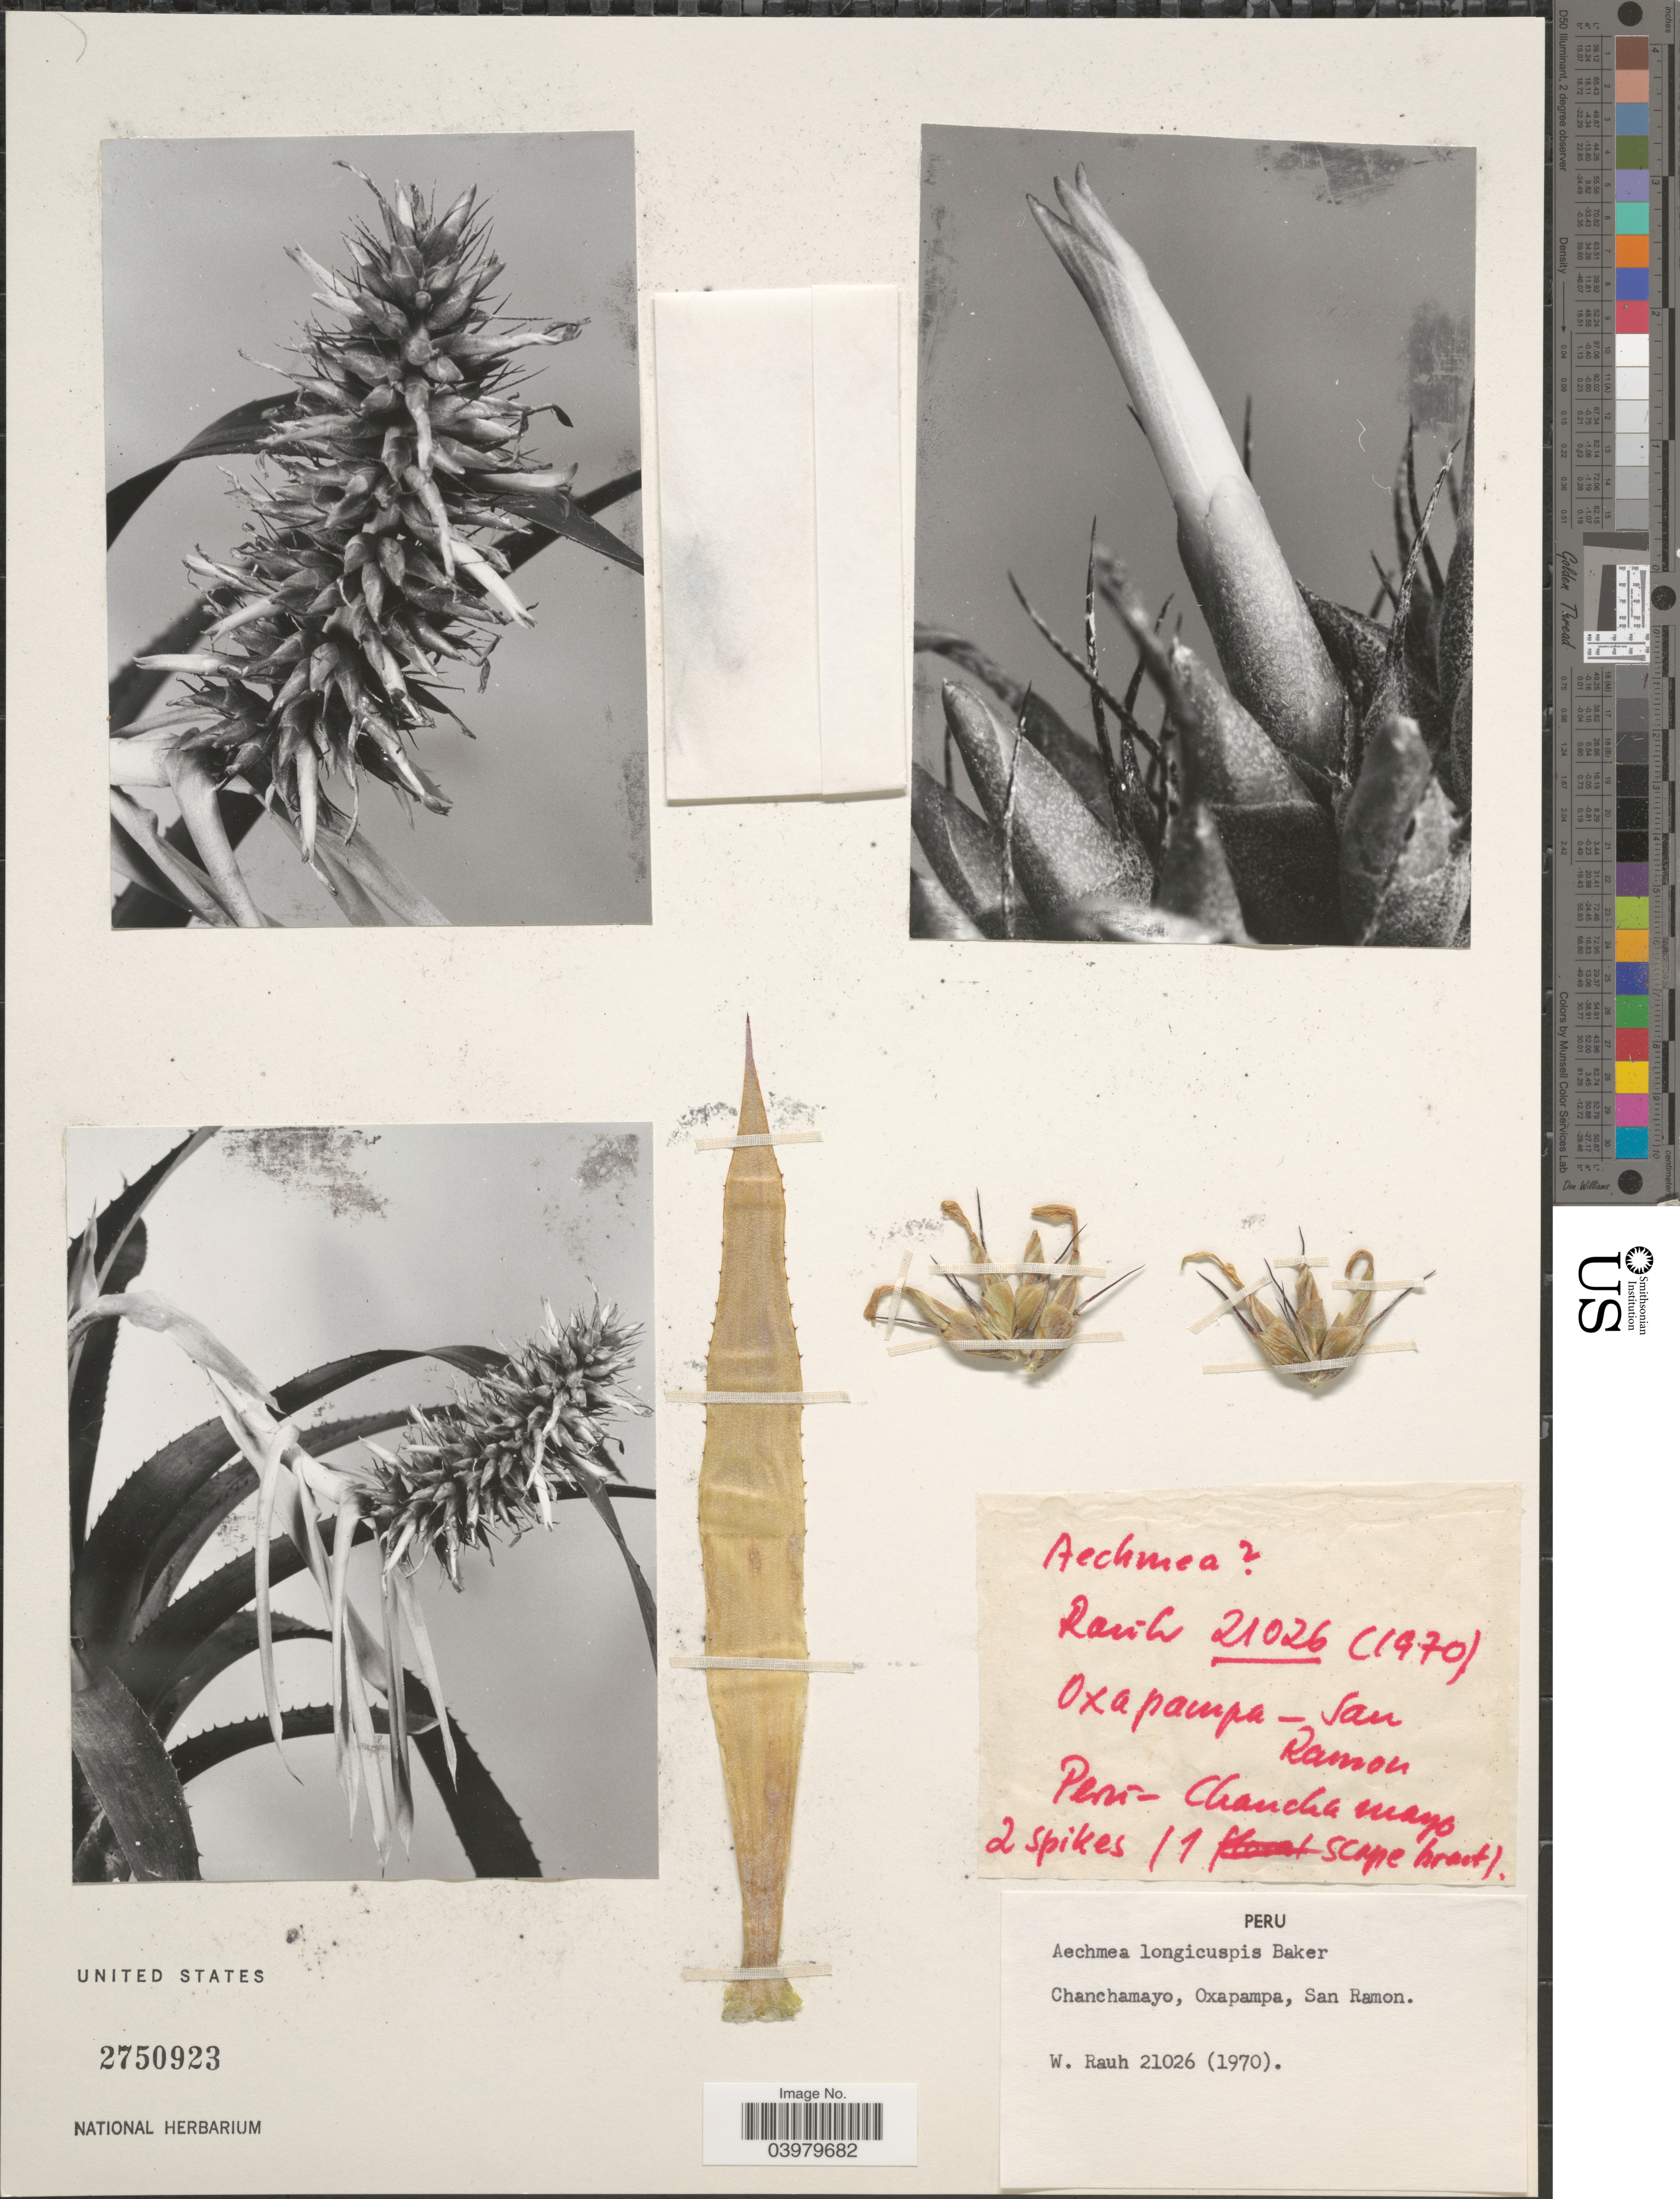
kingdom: Plantae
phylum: Tracheophyta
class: Liliopsida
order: Poales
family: Bromeliaceae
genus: Aechmea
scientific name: Aechmea longicuspis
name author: Baker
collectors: W. Rauh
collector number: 21026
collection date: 1970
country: Peru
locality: Chanchamayo, Oxapampa, San Ramon.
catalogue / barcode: US 2750923